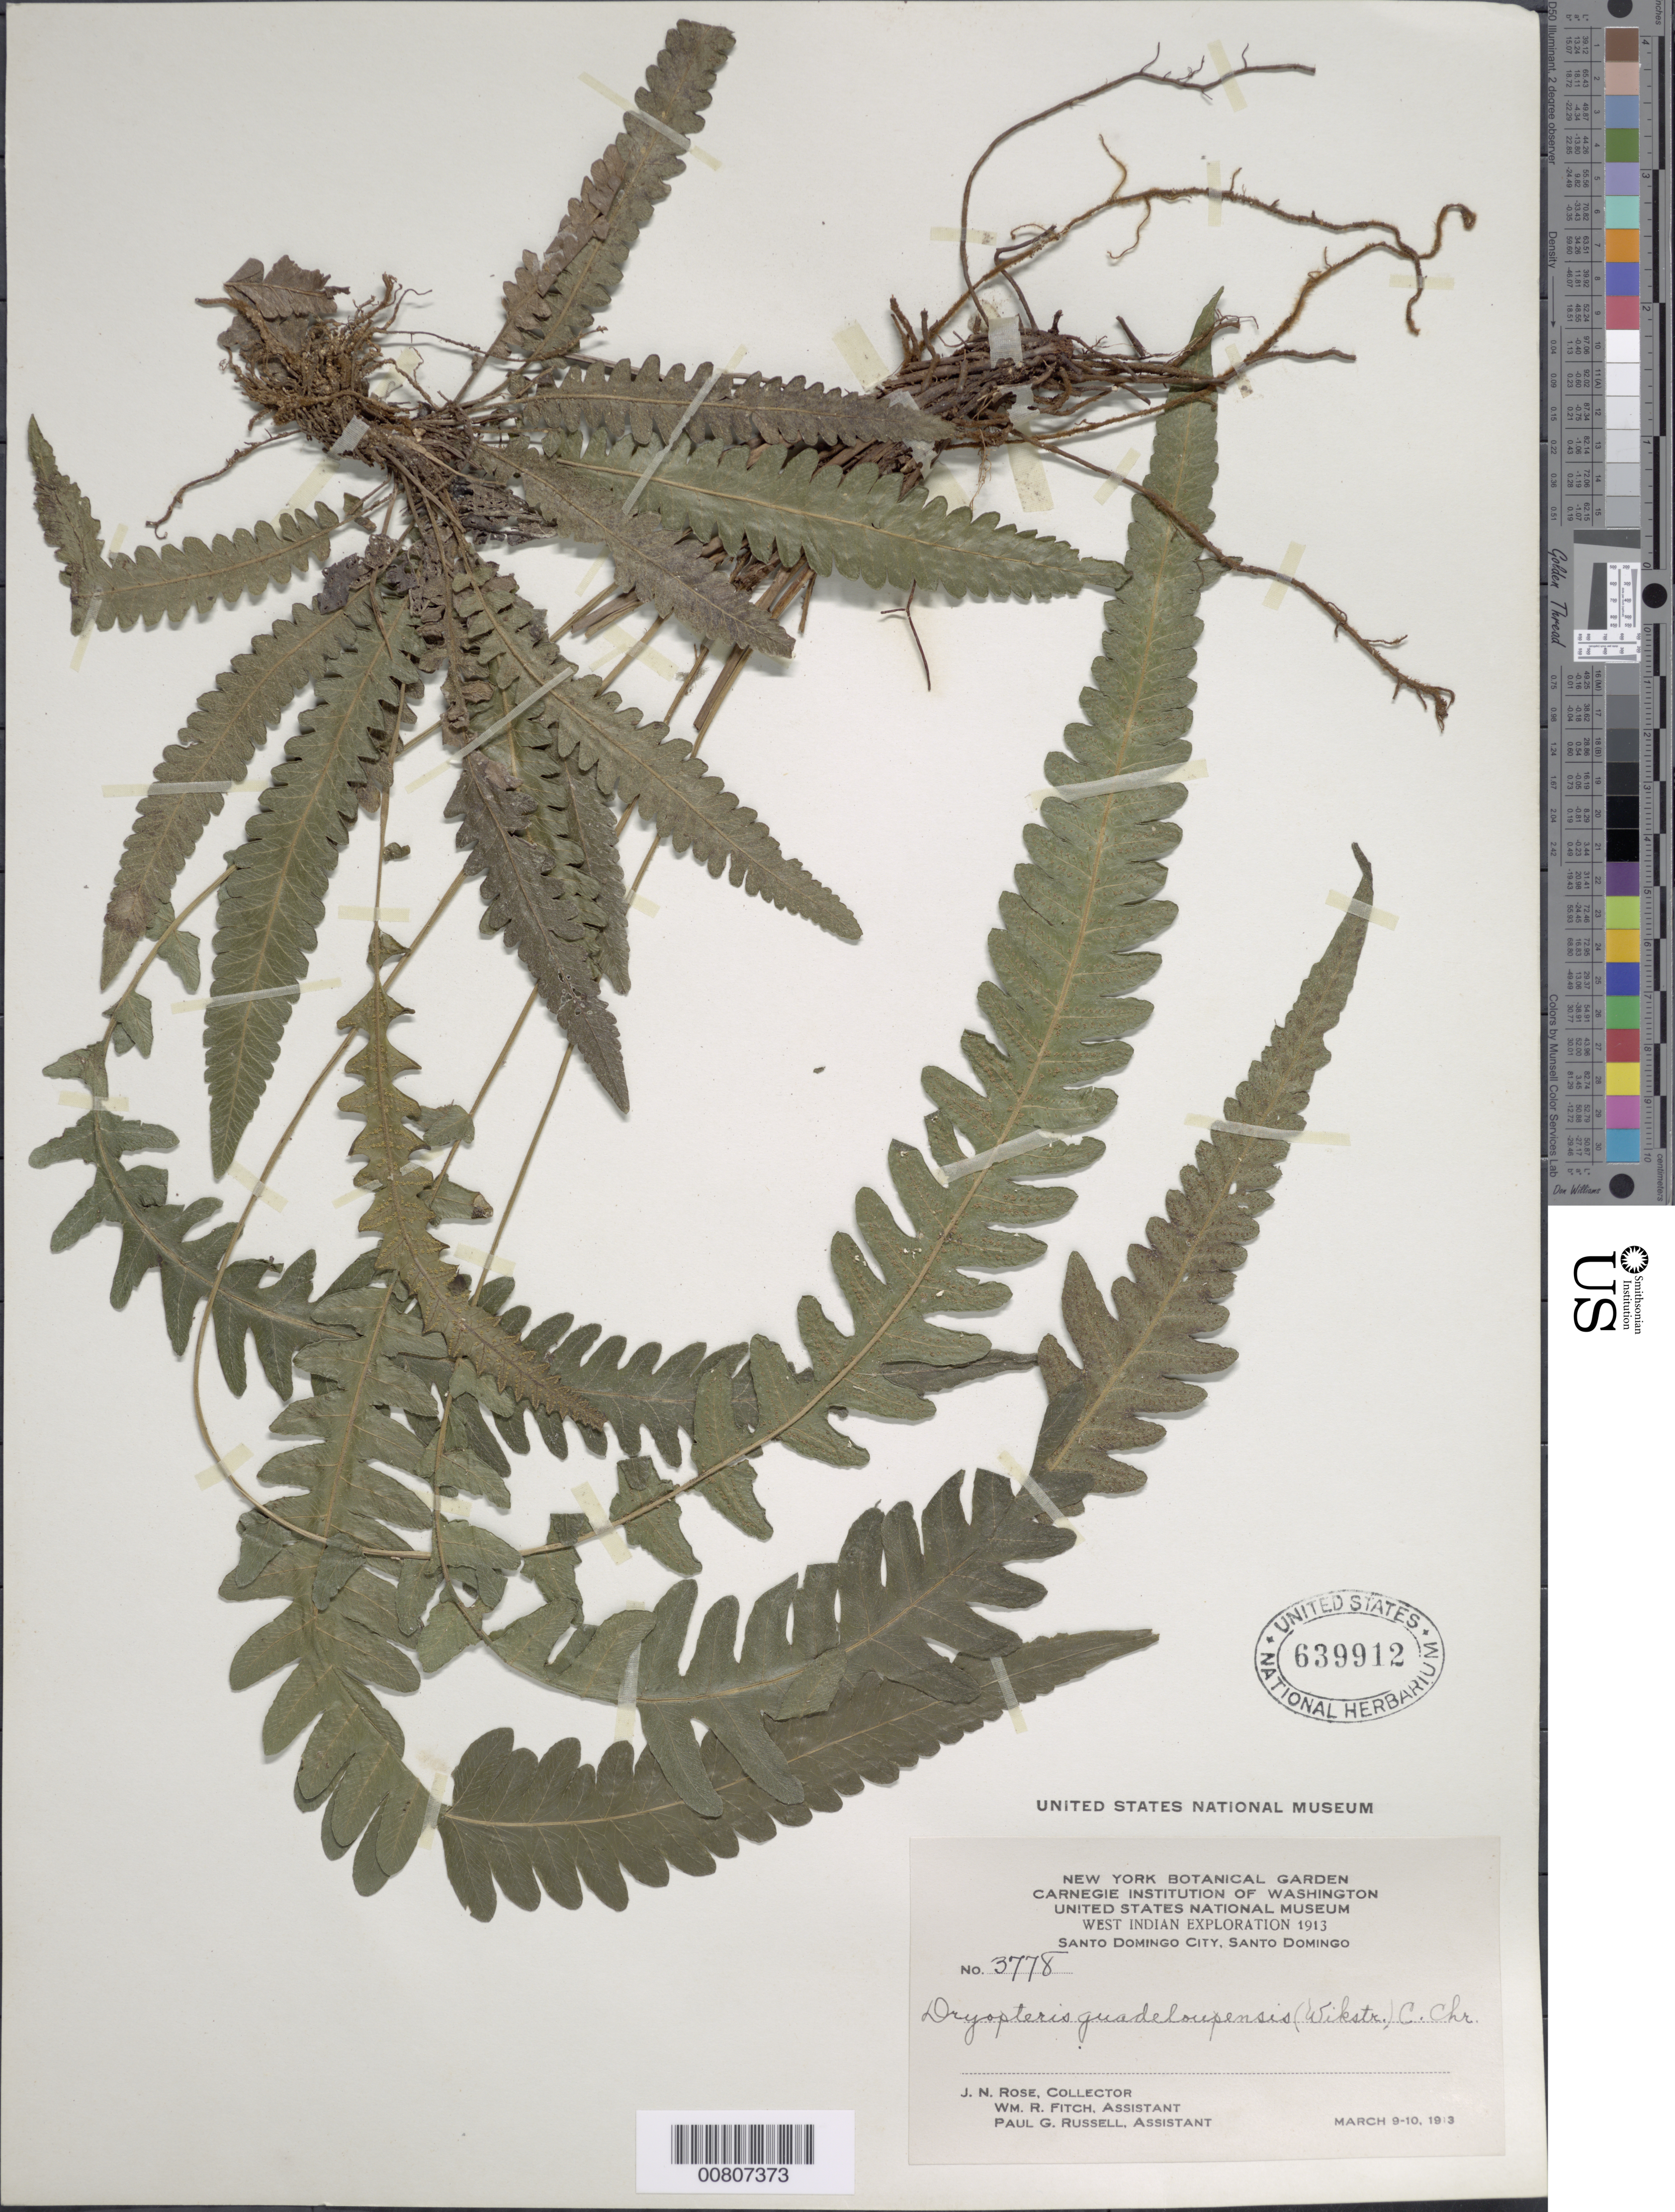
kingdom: Plantae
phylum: Tracheophyta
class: Polypodiopsida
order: Polypodiales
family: Thelypteridaceae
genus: Goniopteris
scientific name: Goniopteris guadelupensis (Wikstr.) comb. nov., ined 2015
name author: (Wikstr.)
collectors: J. N. Rose, W. R. Fitch & P. G. Russell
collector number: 3778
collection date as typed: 09 Mar 1913 to 10 Mar 1913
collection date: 1913-03-09/1913-03-10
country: Dominican Republic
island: Hispaniola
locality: Santo Domingo City.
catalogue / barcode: US 639912